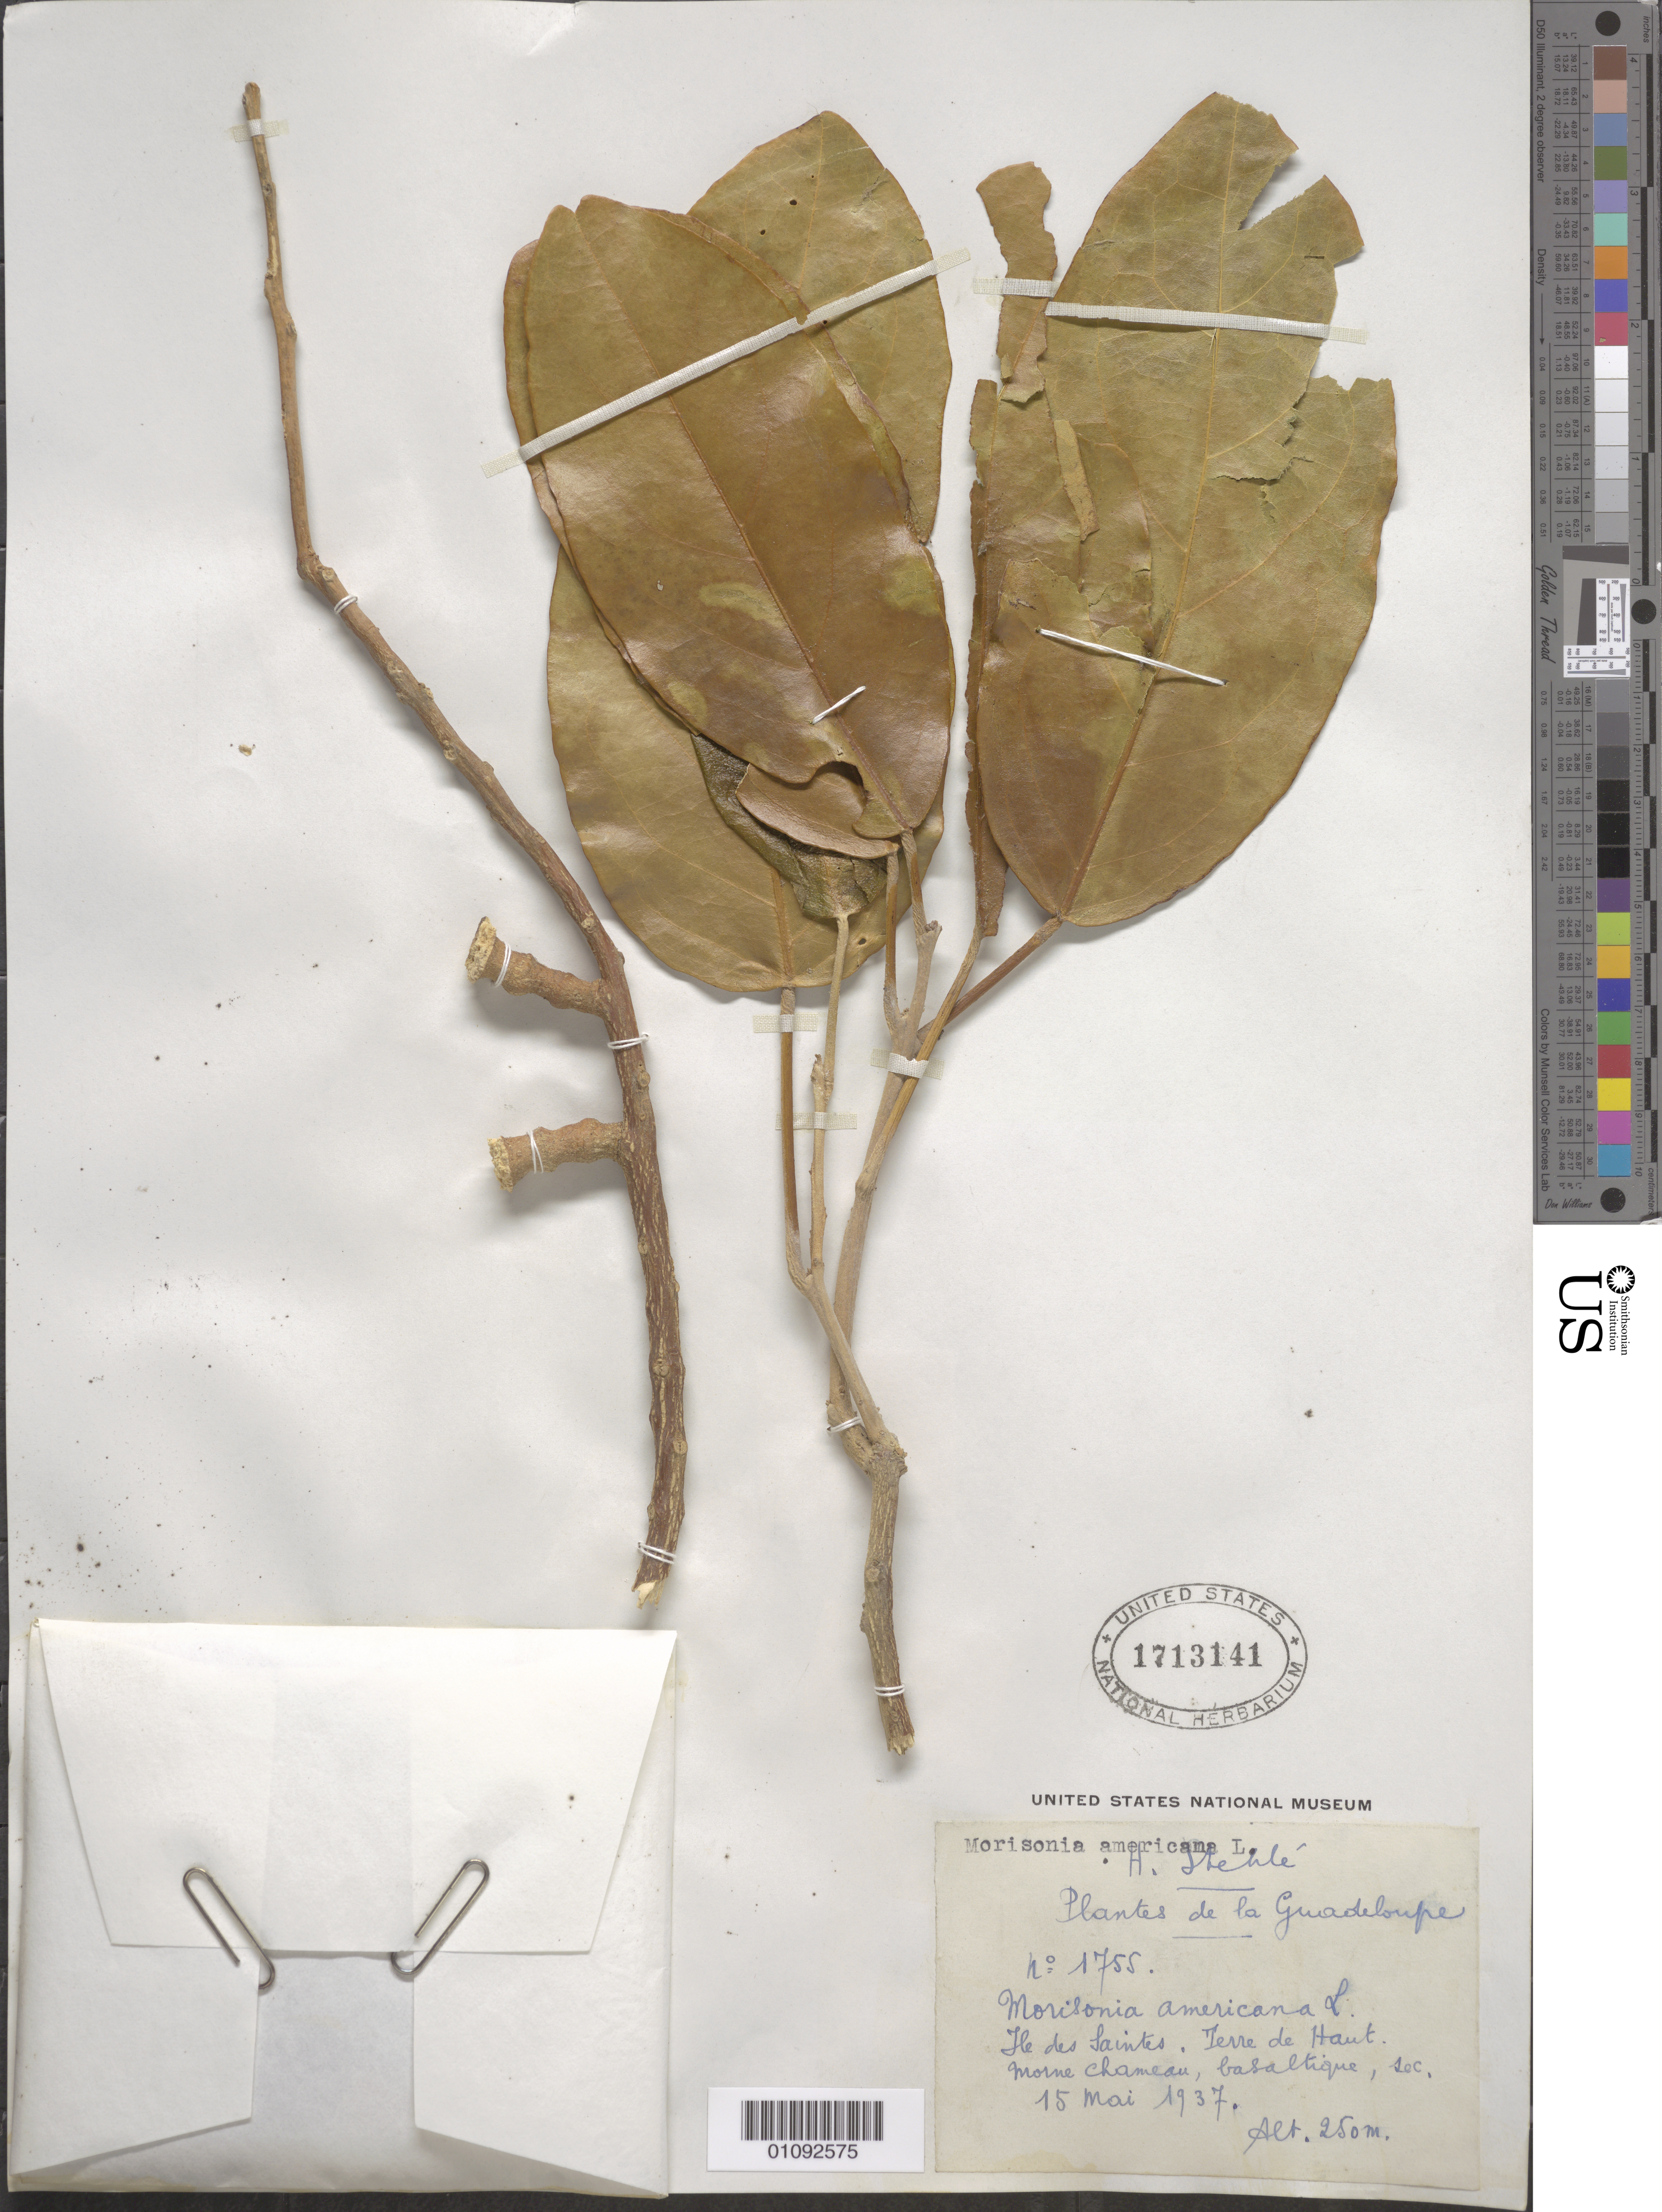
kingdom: Plantae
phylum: Tracheophyta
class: Magnoliopsida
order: Brassicales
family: Capparaceae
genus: Morisonia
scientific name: Morisonia americana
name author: L.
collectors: H. Stehlé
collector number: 1755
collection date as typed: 15 May 1937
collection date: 1937-05-15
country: Guadeloupe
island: Terre de Haut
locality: Terre de Haut.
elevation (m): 250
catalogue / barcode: US 1713141